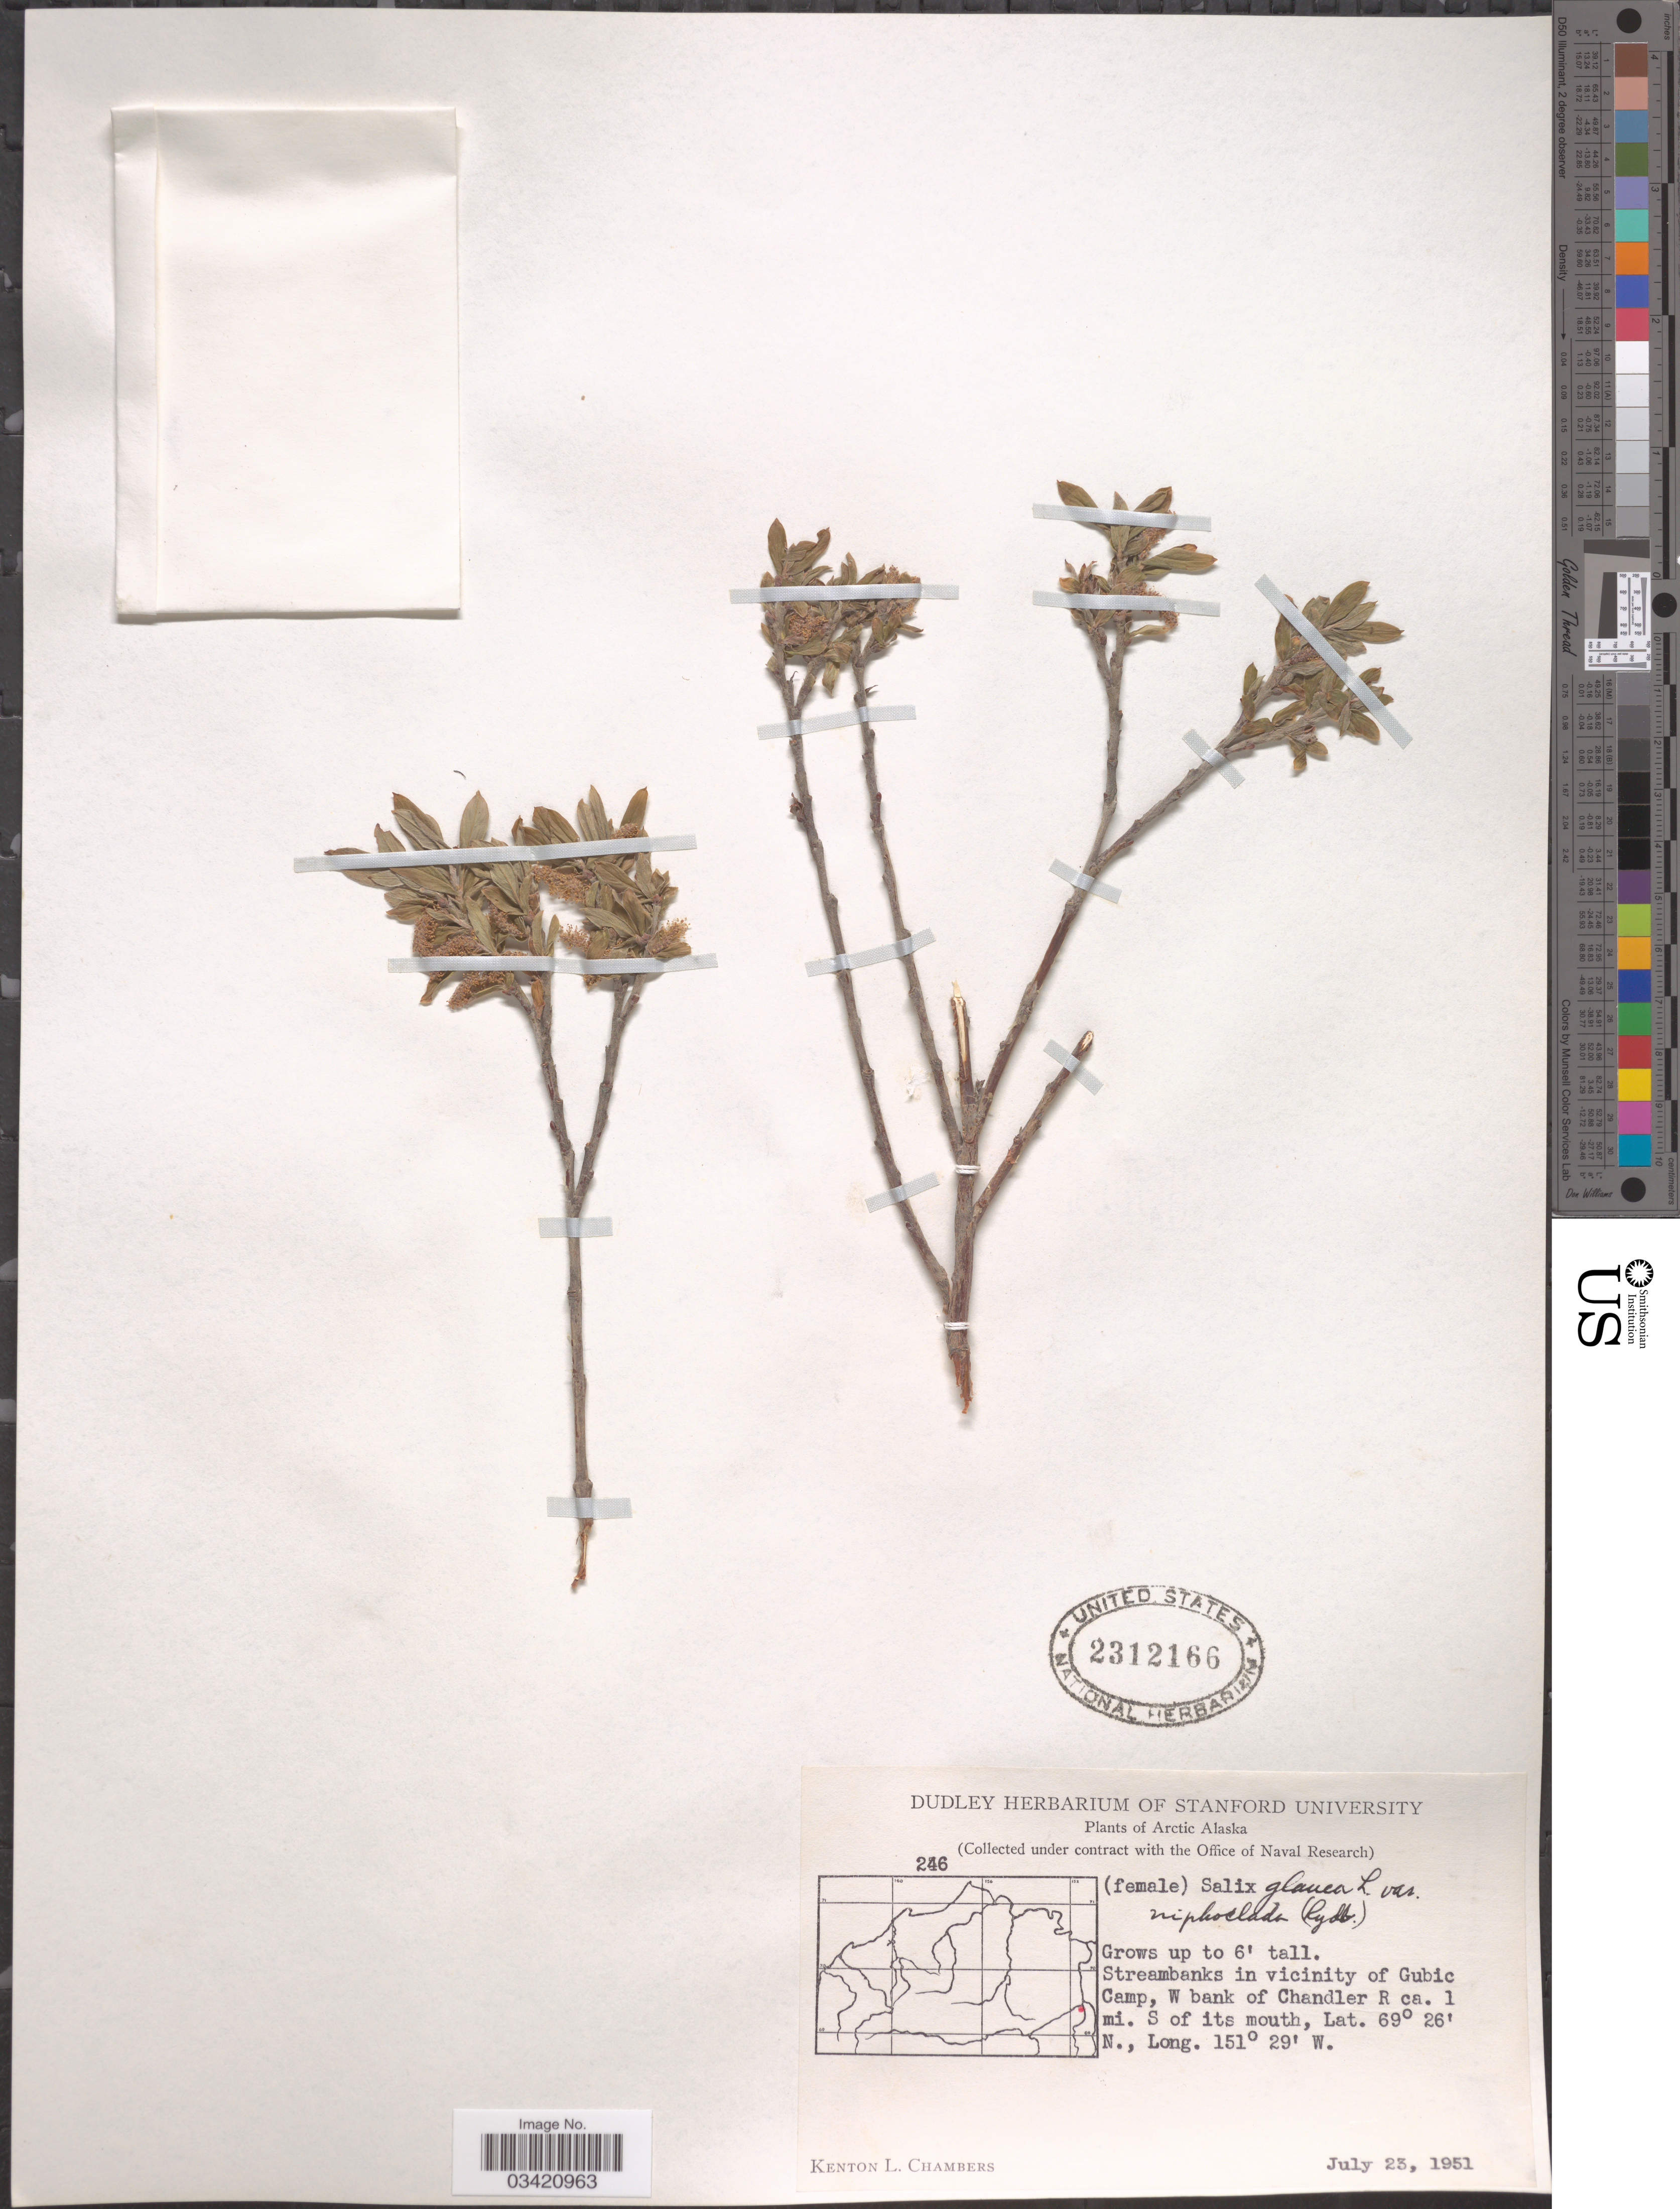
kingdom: Plantae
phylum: Tracheophyta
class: Magnoliopsida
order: Malpighiales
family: Salicaceae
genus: Salix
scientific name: Salix glauca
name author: L.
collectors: K. L. Chambers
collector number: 246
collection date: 1951-07-23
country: United States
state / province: Alaska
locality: Arctic Alaska. Streambanks in vicinity of Gubic Camp, W bank of Chandler R ca. 1 mi. S of its mouth.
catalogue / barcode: US 2312166